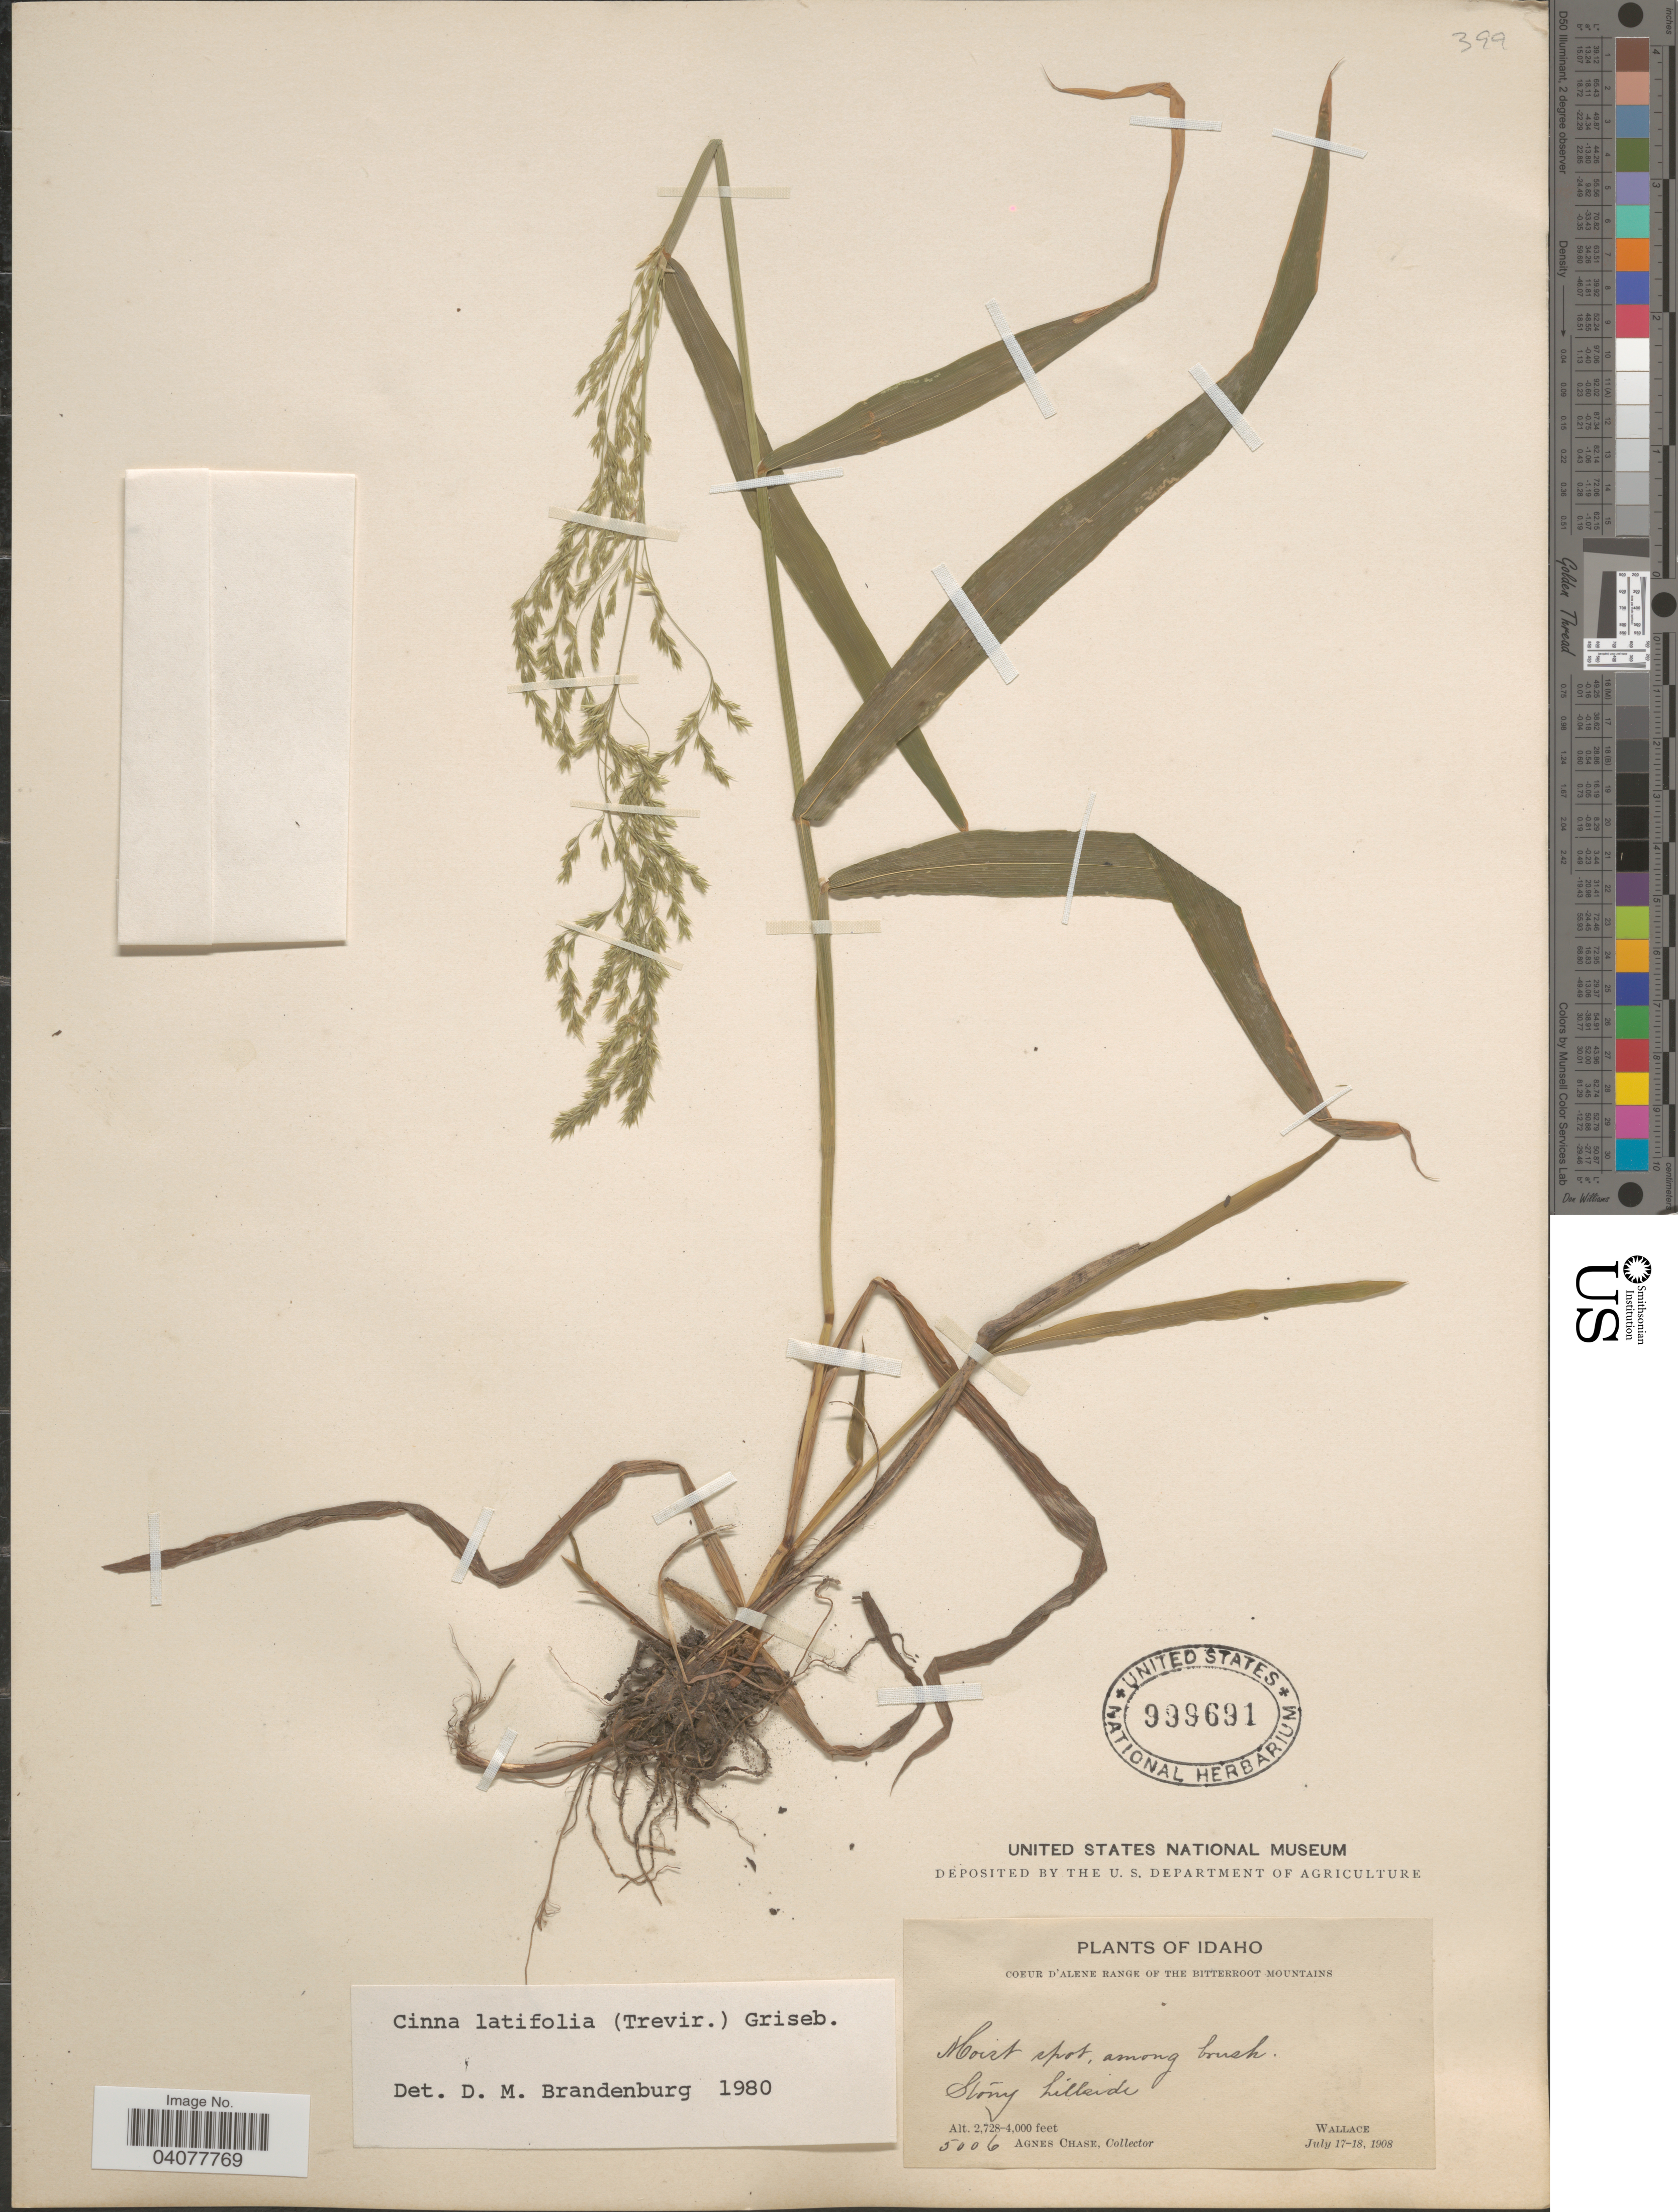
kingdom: Plantae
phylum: Tracheophyta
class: Liliopsida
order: Poales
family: Poaceae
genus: Cinna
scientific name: Cinna latifolia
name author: (Trevir. ex Goeppert) Griseb.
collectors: A. Chase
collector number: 5006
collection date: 1908-07-17/1908-07-18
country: United States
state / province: Idaho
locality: Coeur d'Alene Range of the Bitterroot Mountains. Stony hillside, Wallace.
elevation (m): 831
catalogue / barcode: US 999691